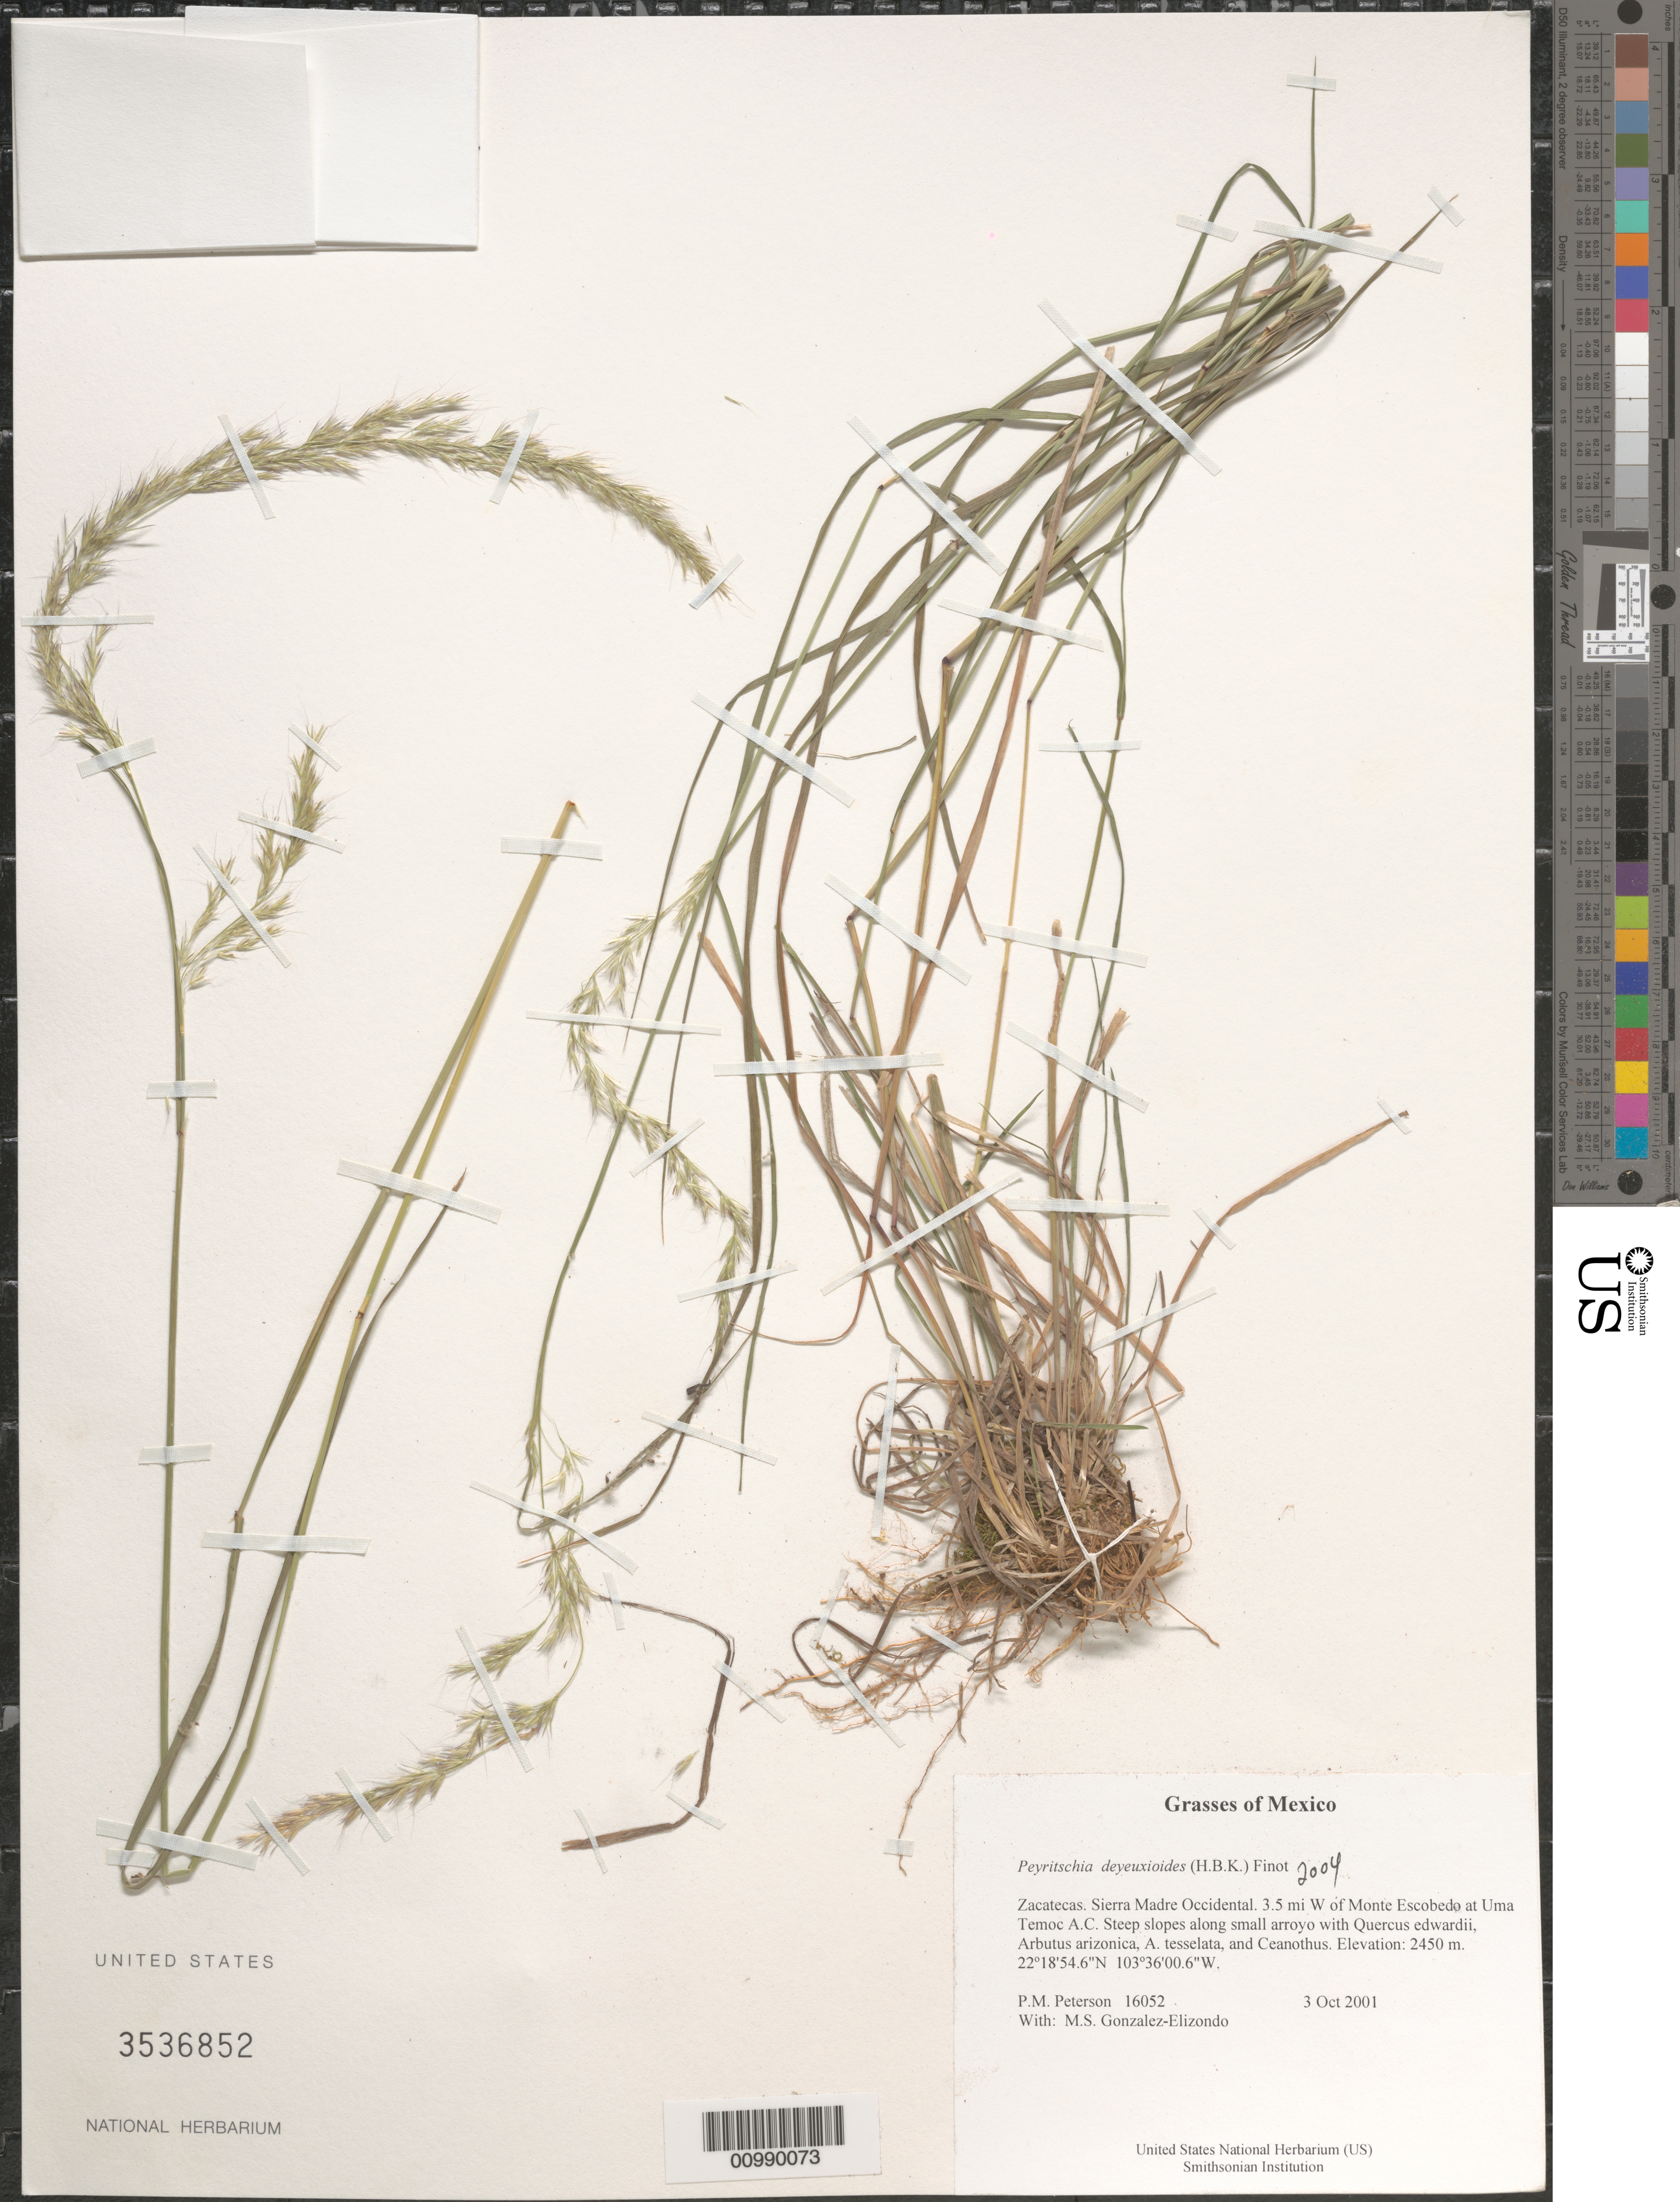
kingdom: Plantae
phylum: Tracheophyta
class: Liliopsida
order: Poales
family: Poaceae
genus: Peyritschia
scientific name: Peyritschia deyeuxioides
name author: (Kunth) Finot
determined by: Finot, V. L.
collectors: P. M. Peterson & M. S. González-Elizondo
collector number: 16052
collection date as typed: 03 Oct 2001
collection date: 2001-10-03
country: Mexico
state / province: Zacatecas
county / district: Sierra Madre Occidental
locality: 3.5 mi W of Monte Escobedo at Uma Temoc A.C. Steep slopes along small arroyo with Quercus edwardii, Arbutus arizonica, A. tesselata, and Ceanothus.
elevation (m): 2450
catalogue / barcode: US 3536852